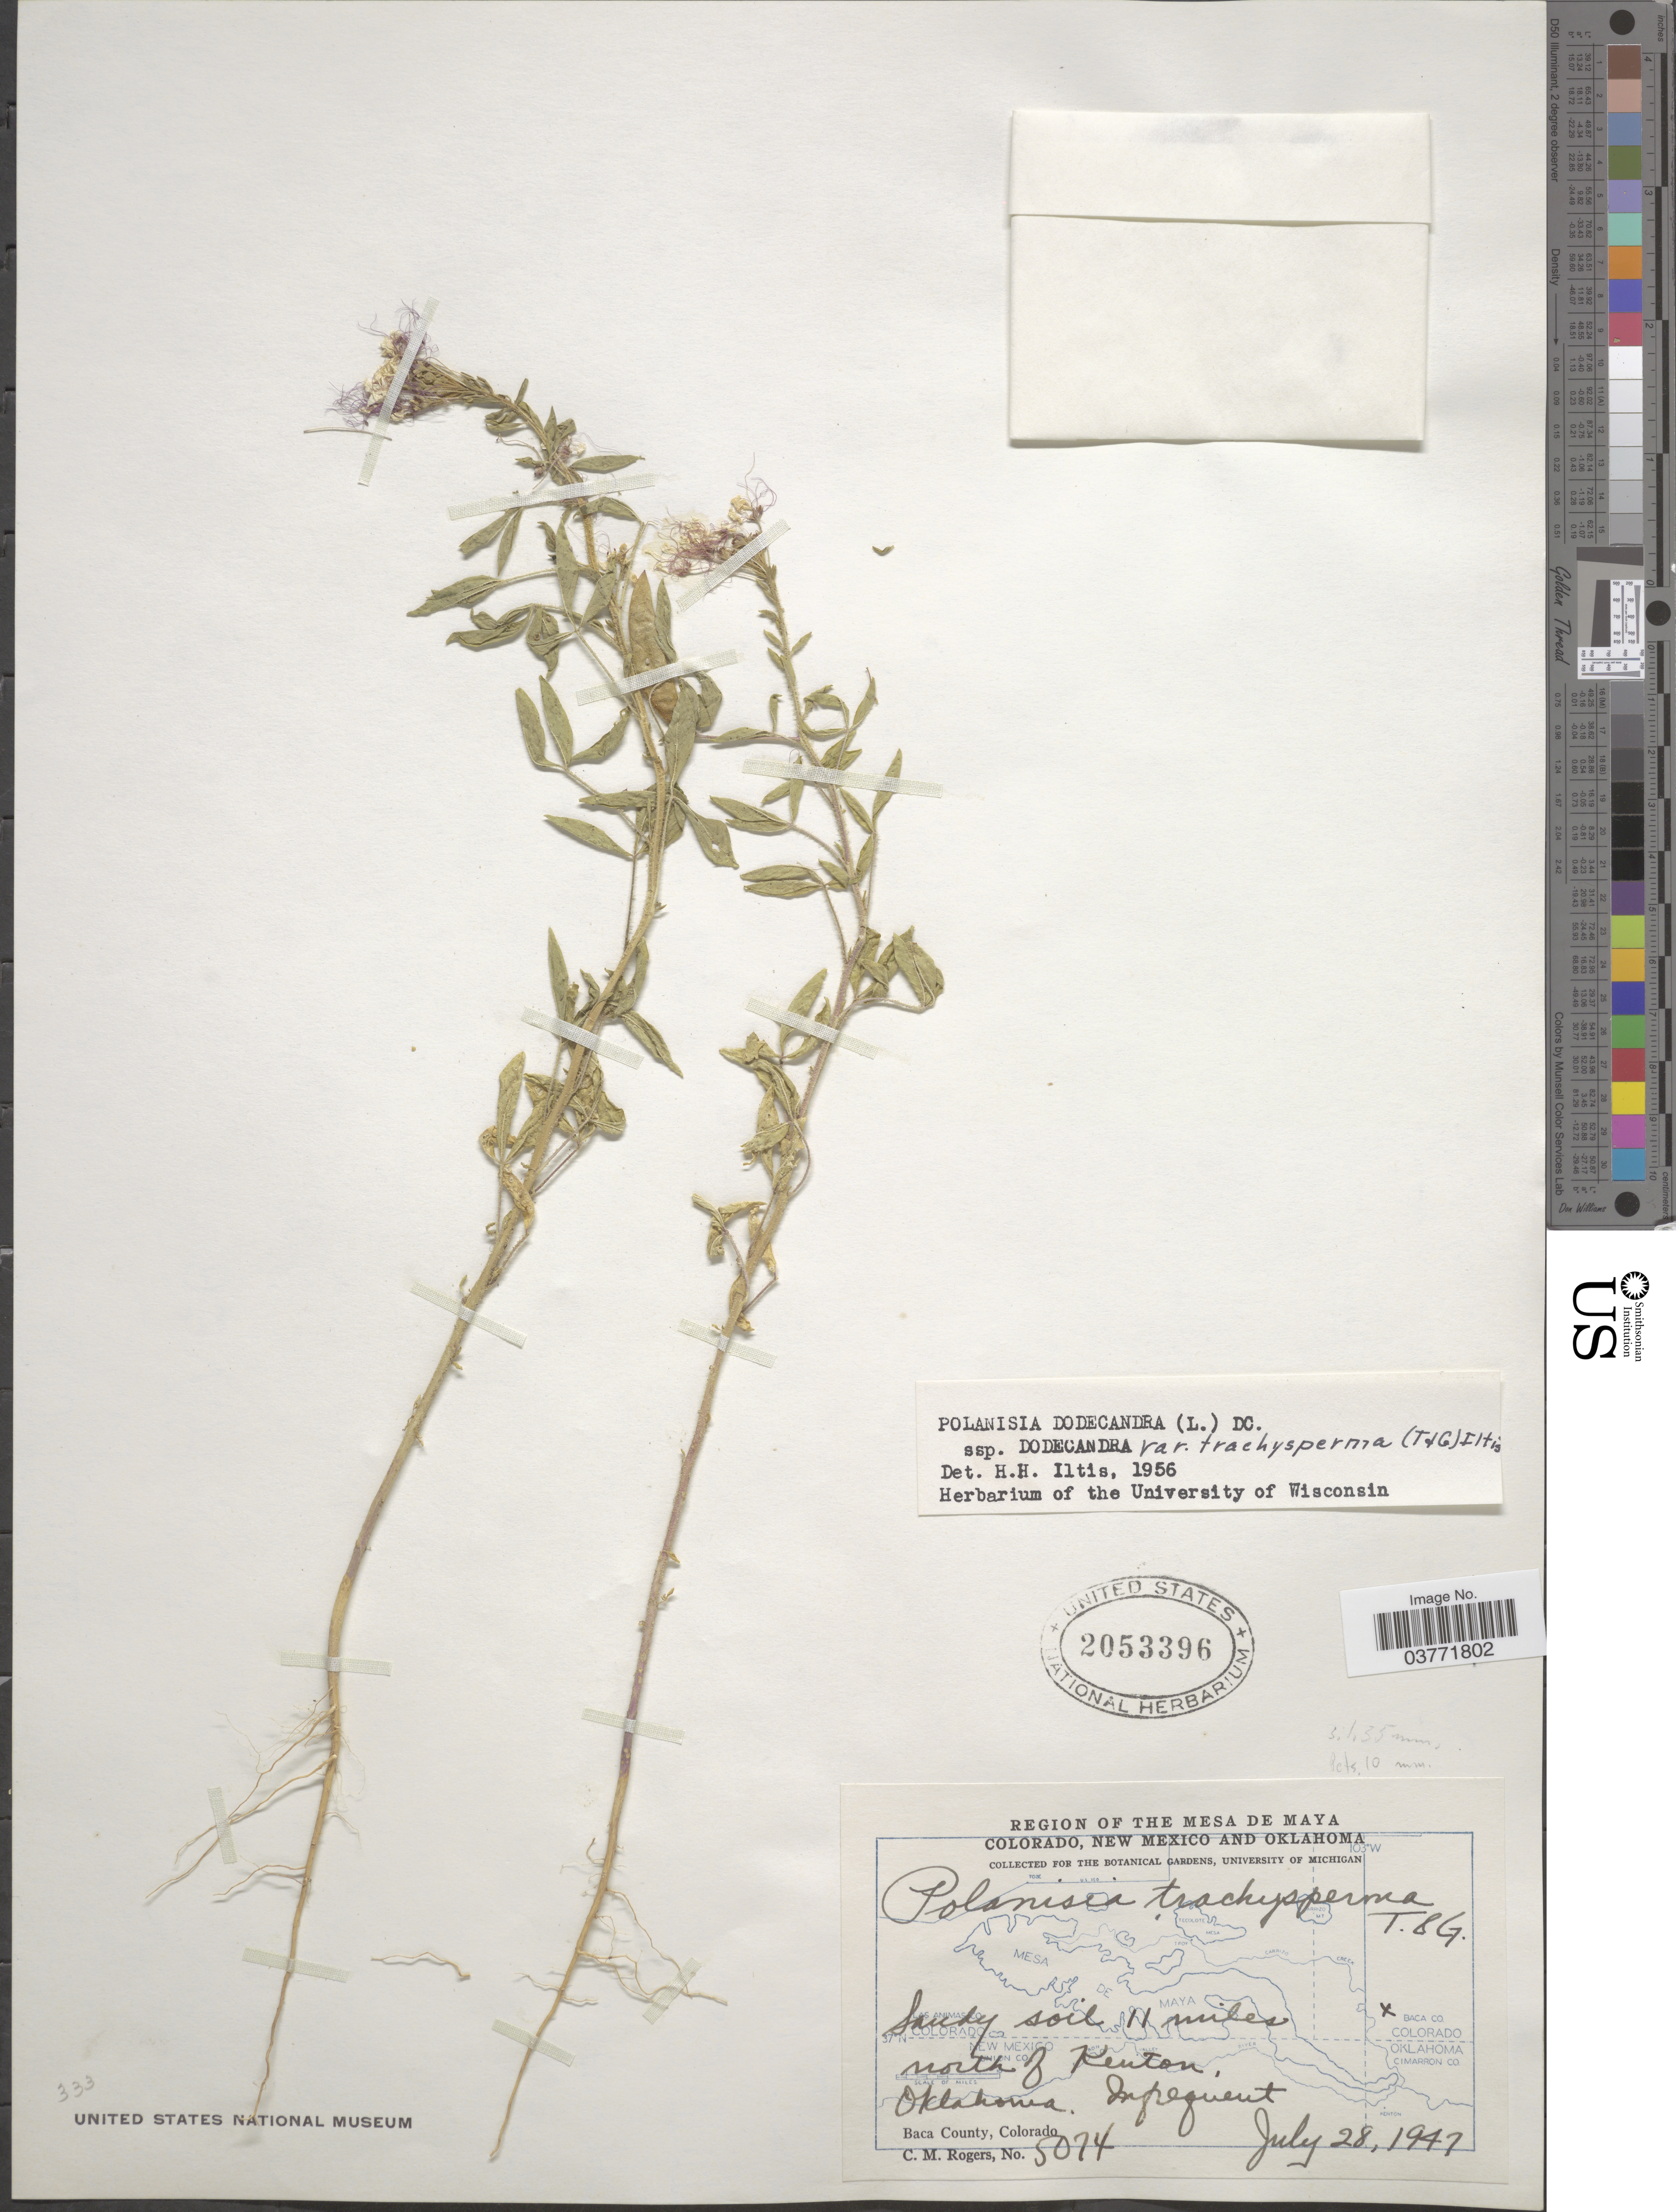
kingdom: Plantae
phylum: Tracheophyta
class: Magnoliopsida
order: Brassicales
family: Cleomaceae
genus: Polanisia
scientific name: Polanisia trachysperma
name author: Torr. & A. Gray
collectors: C. M. Rogers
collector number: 5074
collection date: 1947-07-28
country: United States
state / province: Oklahoma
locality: Region Of The Mesa De Maya. Sandy soil 11 miles north of Kenton, Oklahoma.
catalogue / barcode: US 2053396